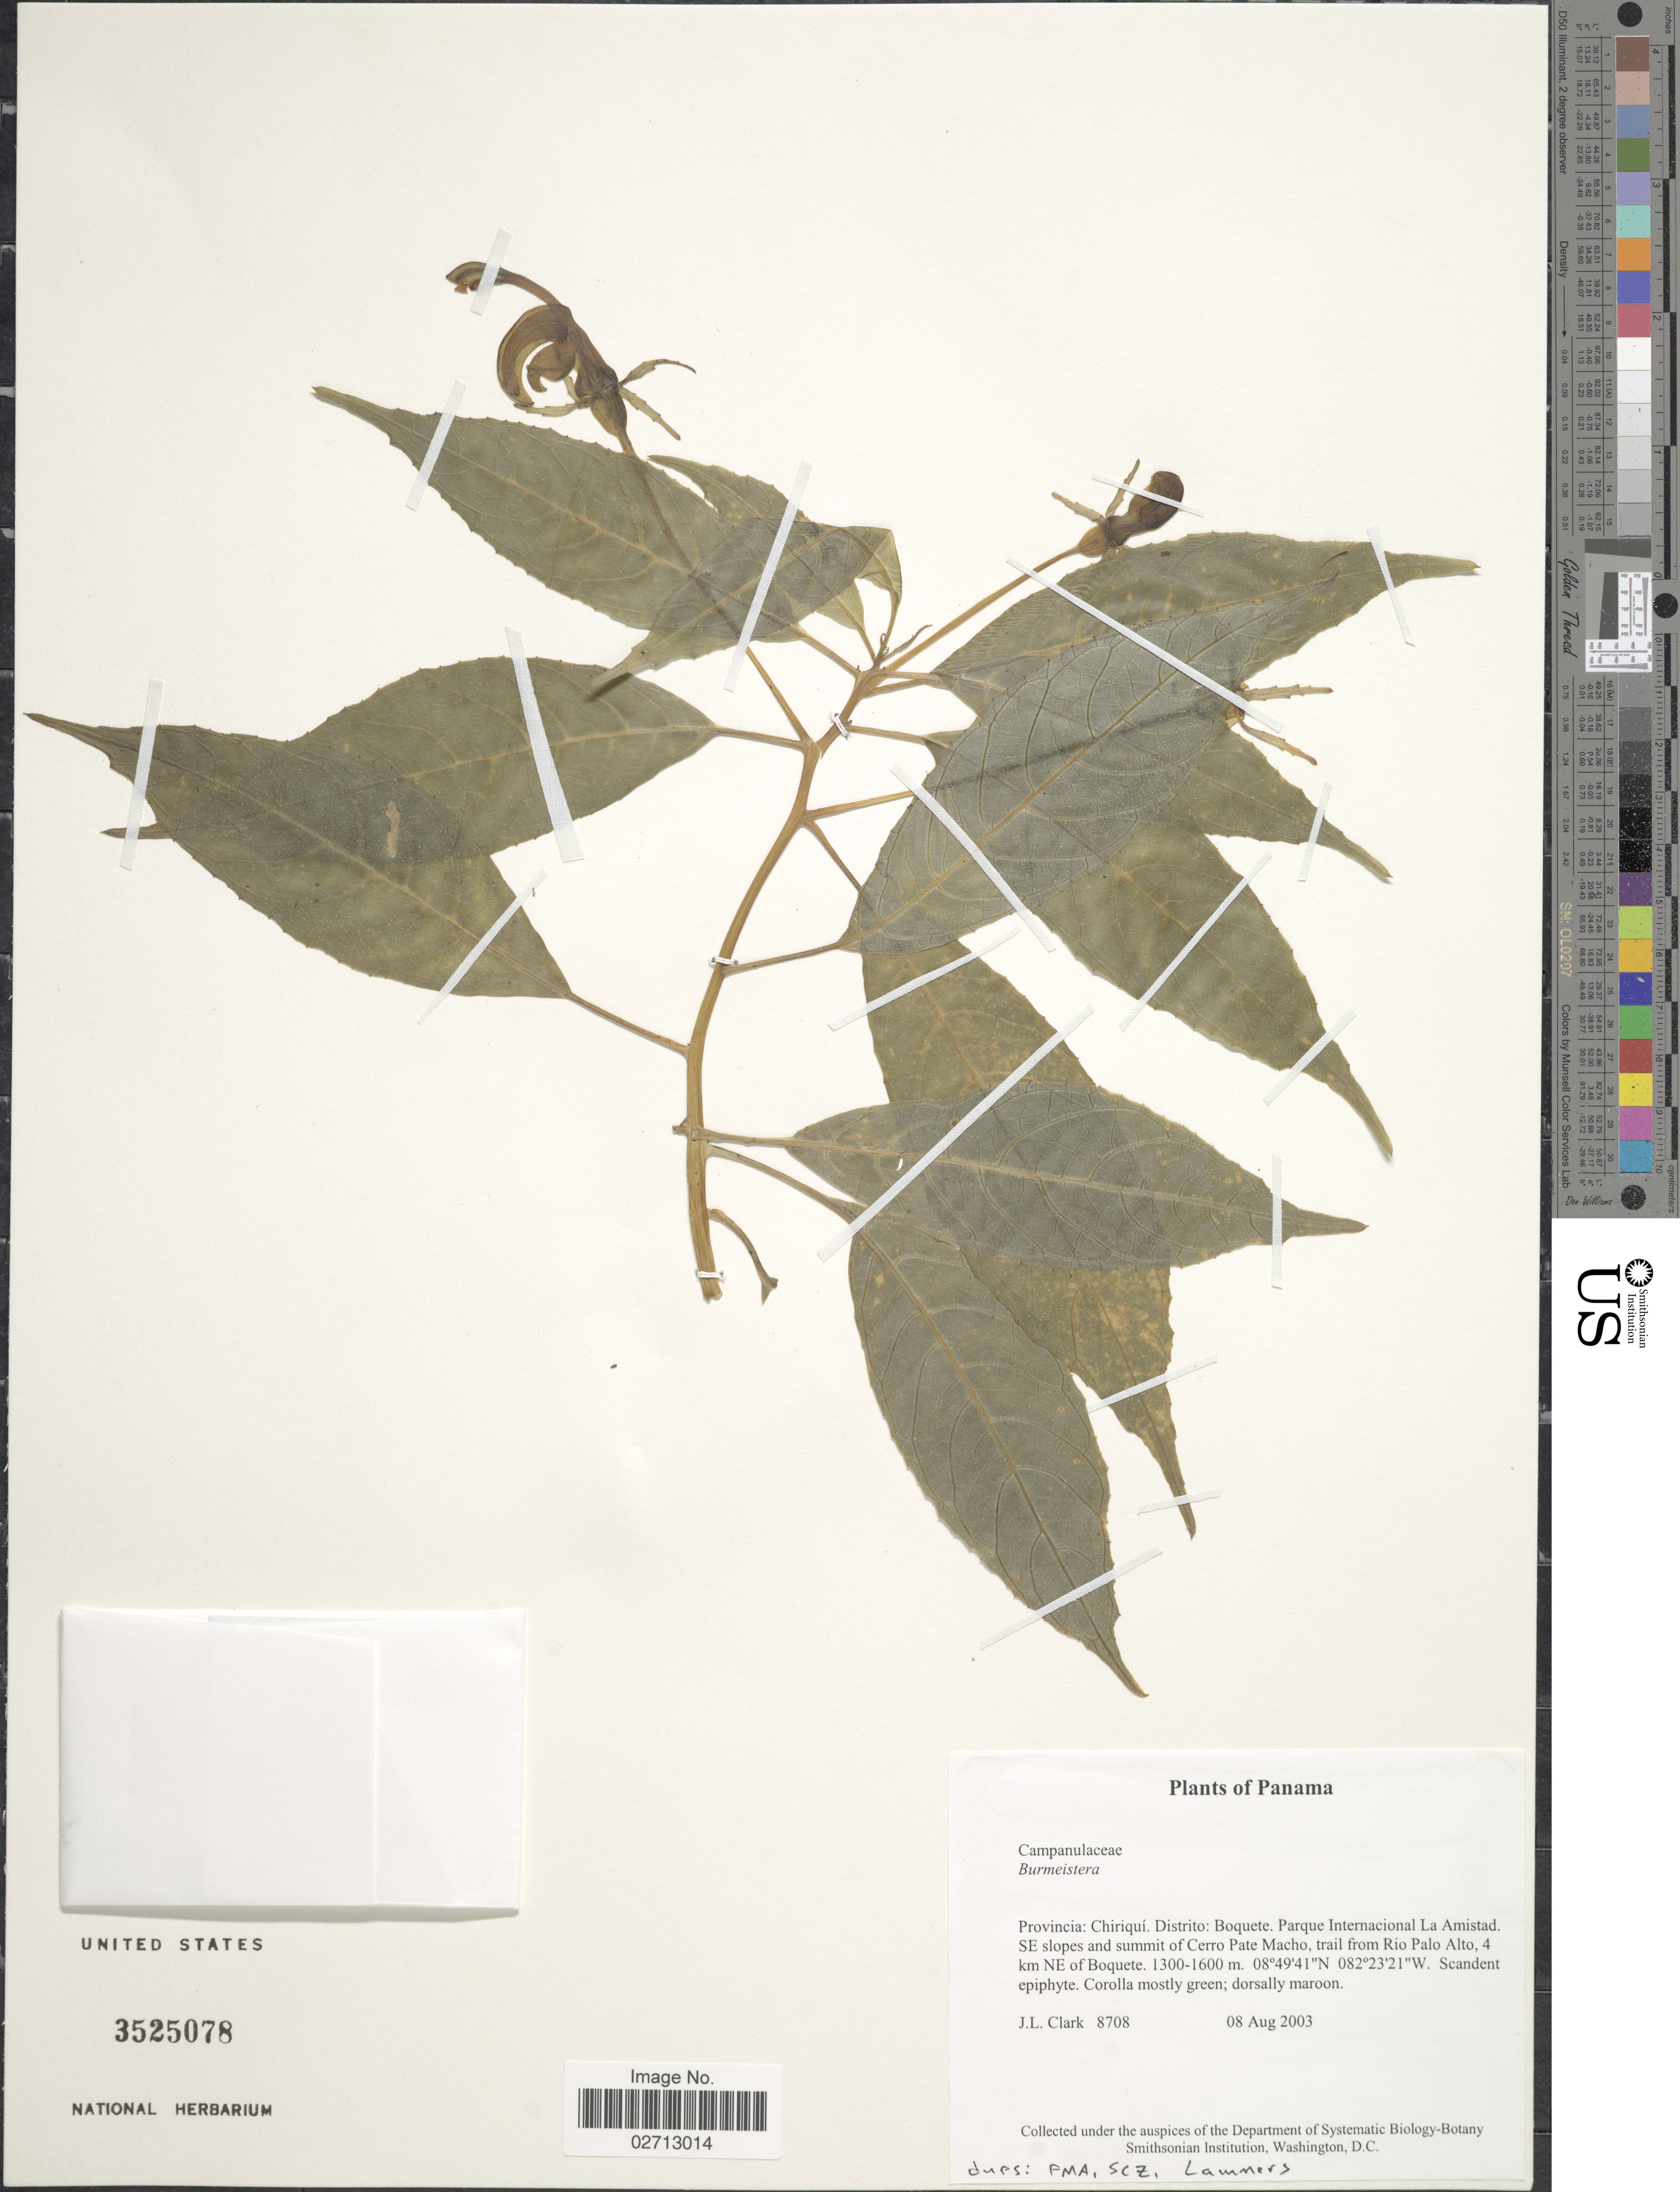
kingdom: Plantae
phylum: Tracheophyta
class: Magnoliopsida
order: Asterales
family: Campanulaceae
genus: Burmeistera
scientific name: Burmeistera sp.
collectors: J. L. Clark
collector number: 8708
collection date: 2003-08-08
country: Panama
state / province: Chiriqui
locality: Distrito: Boquete. Parque Internacional La Amistad. SE slopes and summit of Cerro Pate Macho, trail from Rio Palo Alto, 4 km NE of Boquete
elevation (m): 1300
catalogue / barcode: US 3525078